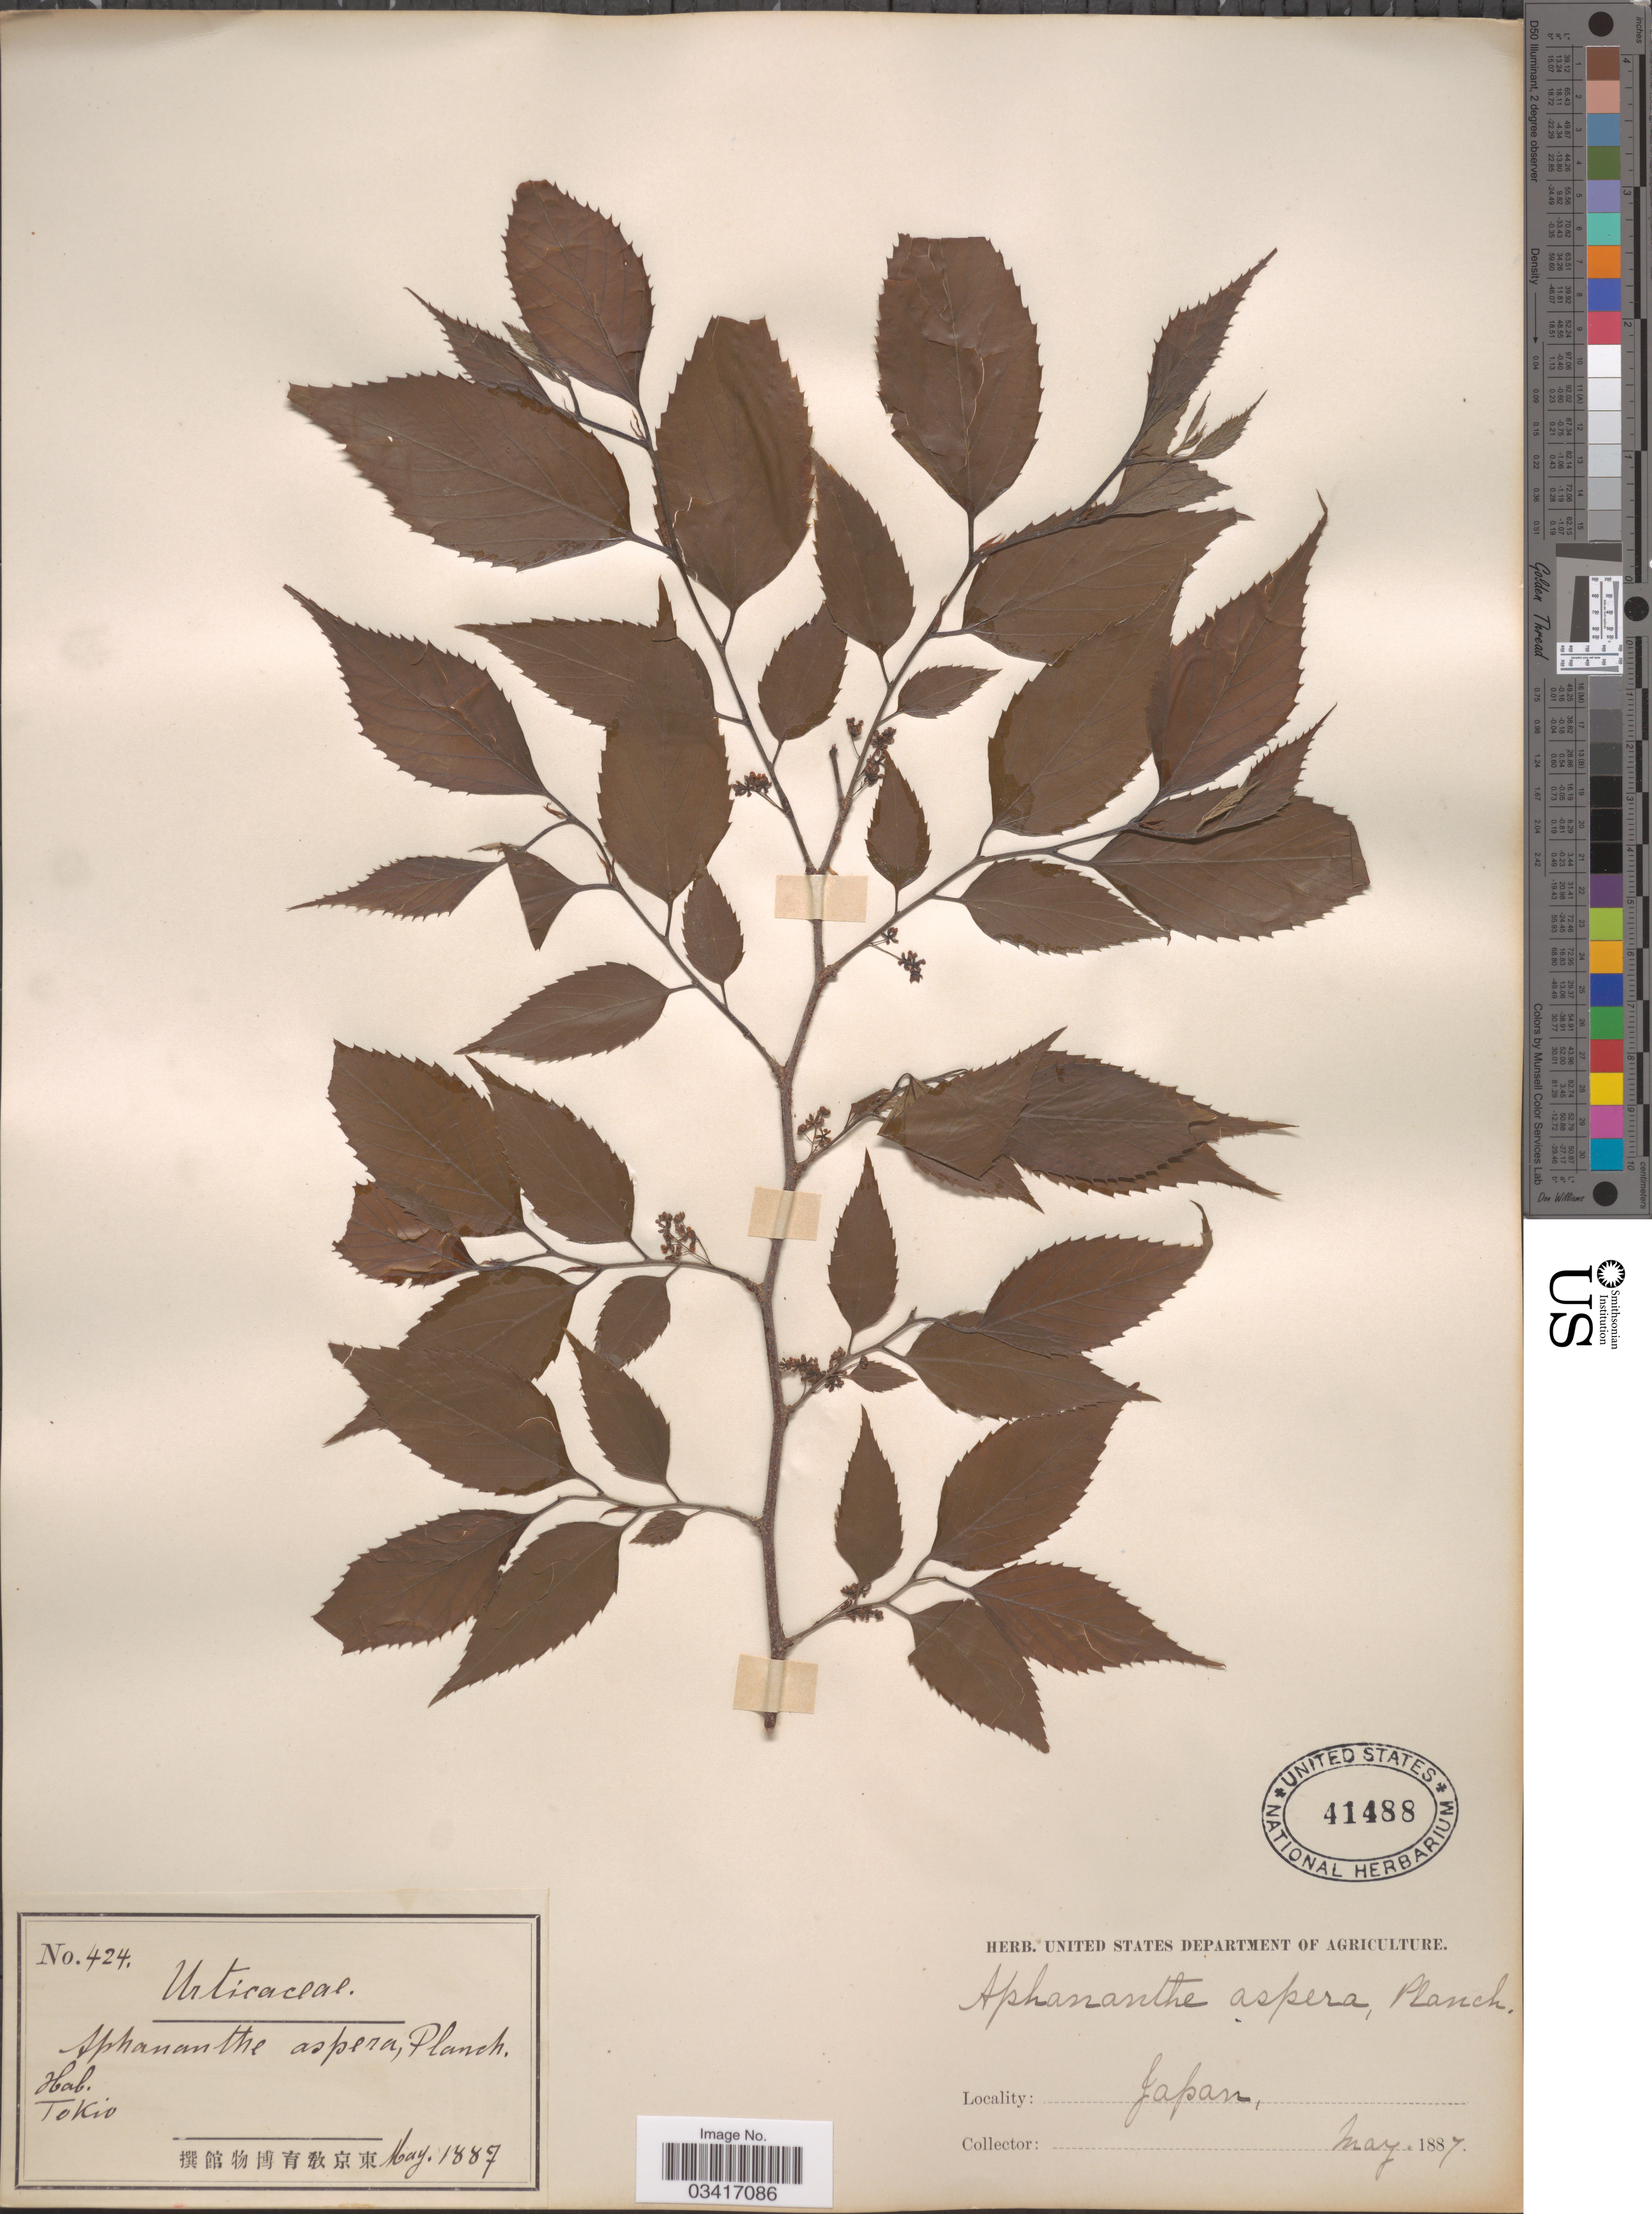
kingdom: Plantae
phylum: Tracheophyta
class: Magnoliopsida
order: Rosales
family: Cannabaceae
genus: Aphananthe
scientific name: Aphananthe aspera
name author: Planch.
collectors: ex herb. U. S. Department of Agriculture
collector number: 424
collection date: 1887-05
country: Japan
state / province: Tokyo, Federal City of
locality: Tokio.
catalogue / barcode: US 41488